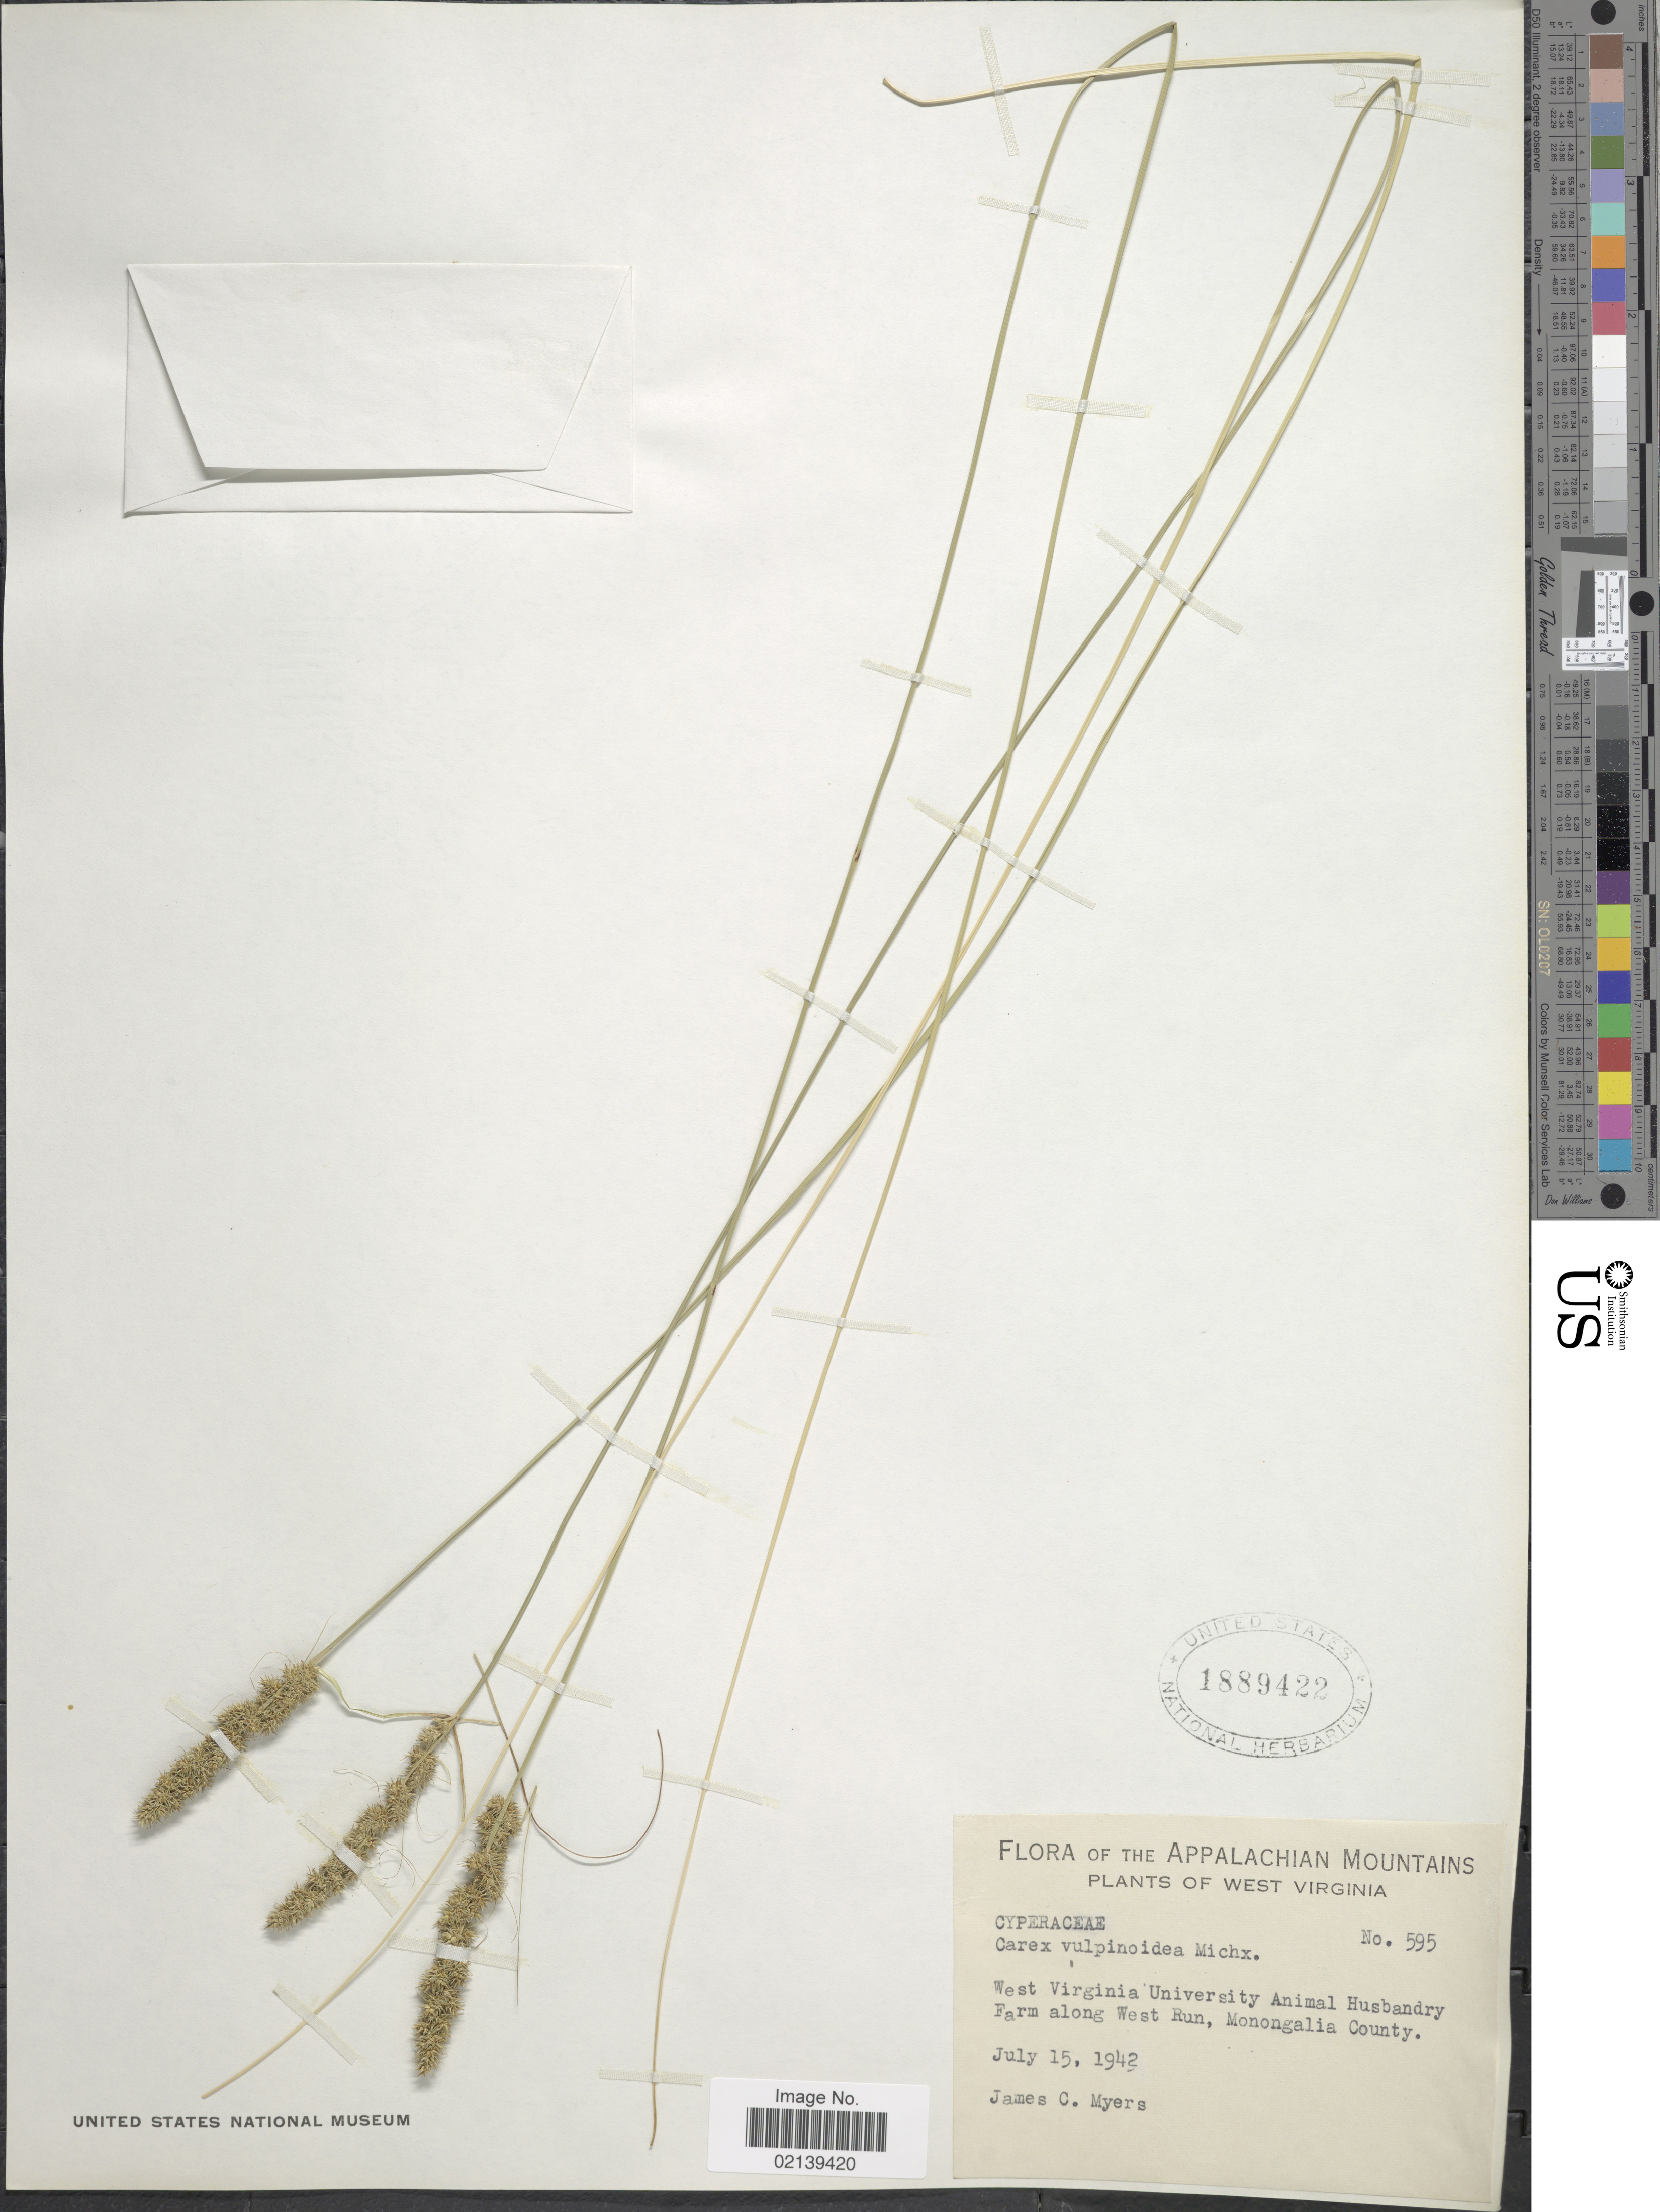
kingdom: Plantae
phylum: Tracheophyta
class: Liliopsida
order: Poales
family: Cyperaceae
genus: Carex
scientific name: Carex vulpinoidea Michx.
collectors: J. C. Myers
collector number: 595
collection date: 1942-07-15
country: United States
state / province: West Virginia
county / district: Monongalia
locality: Appalachiam Mountains, West Virginia University Animal Husbandary Farm along West Run, Monongalia County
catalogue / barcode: US 1889422